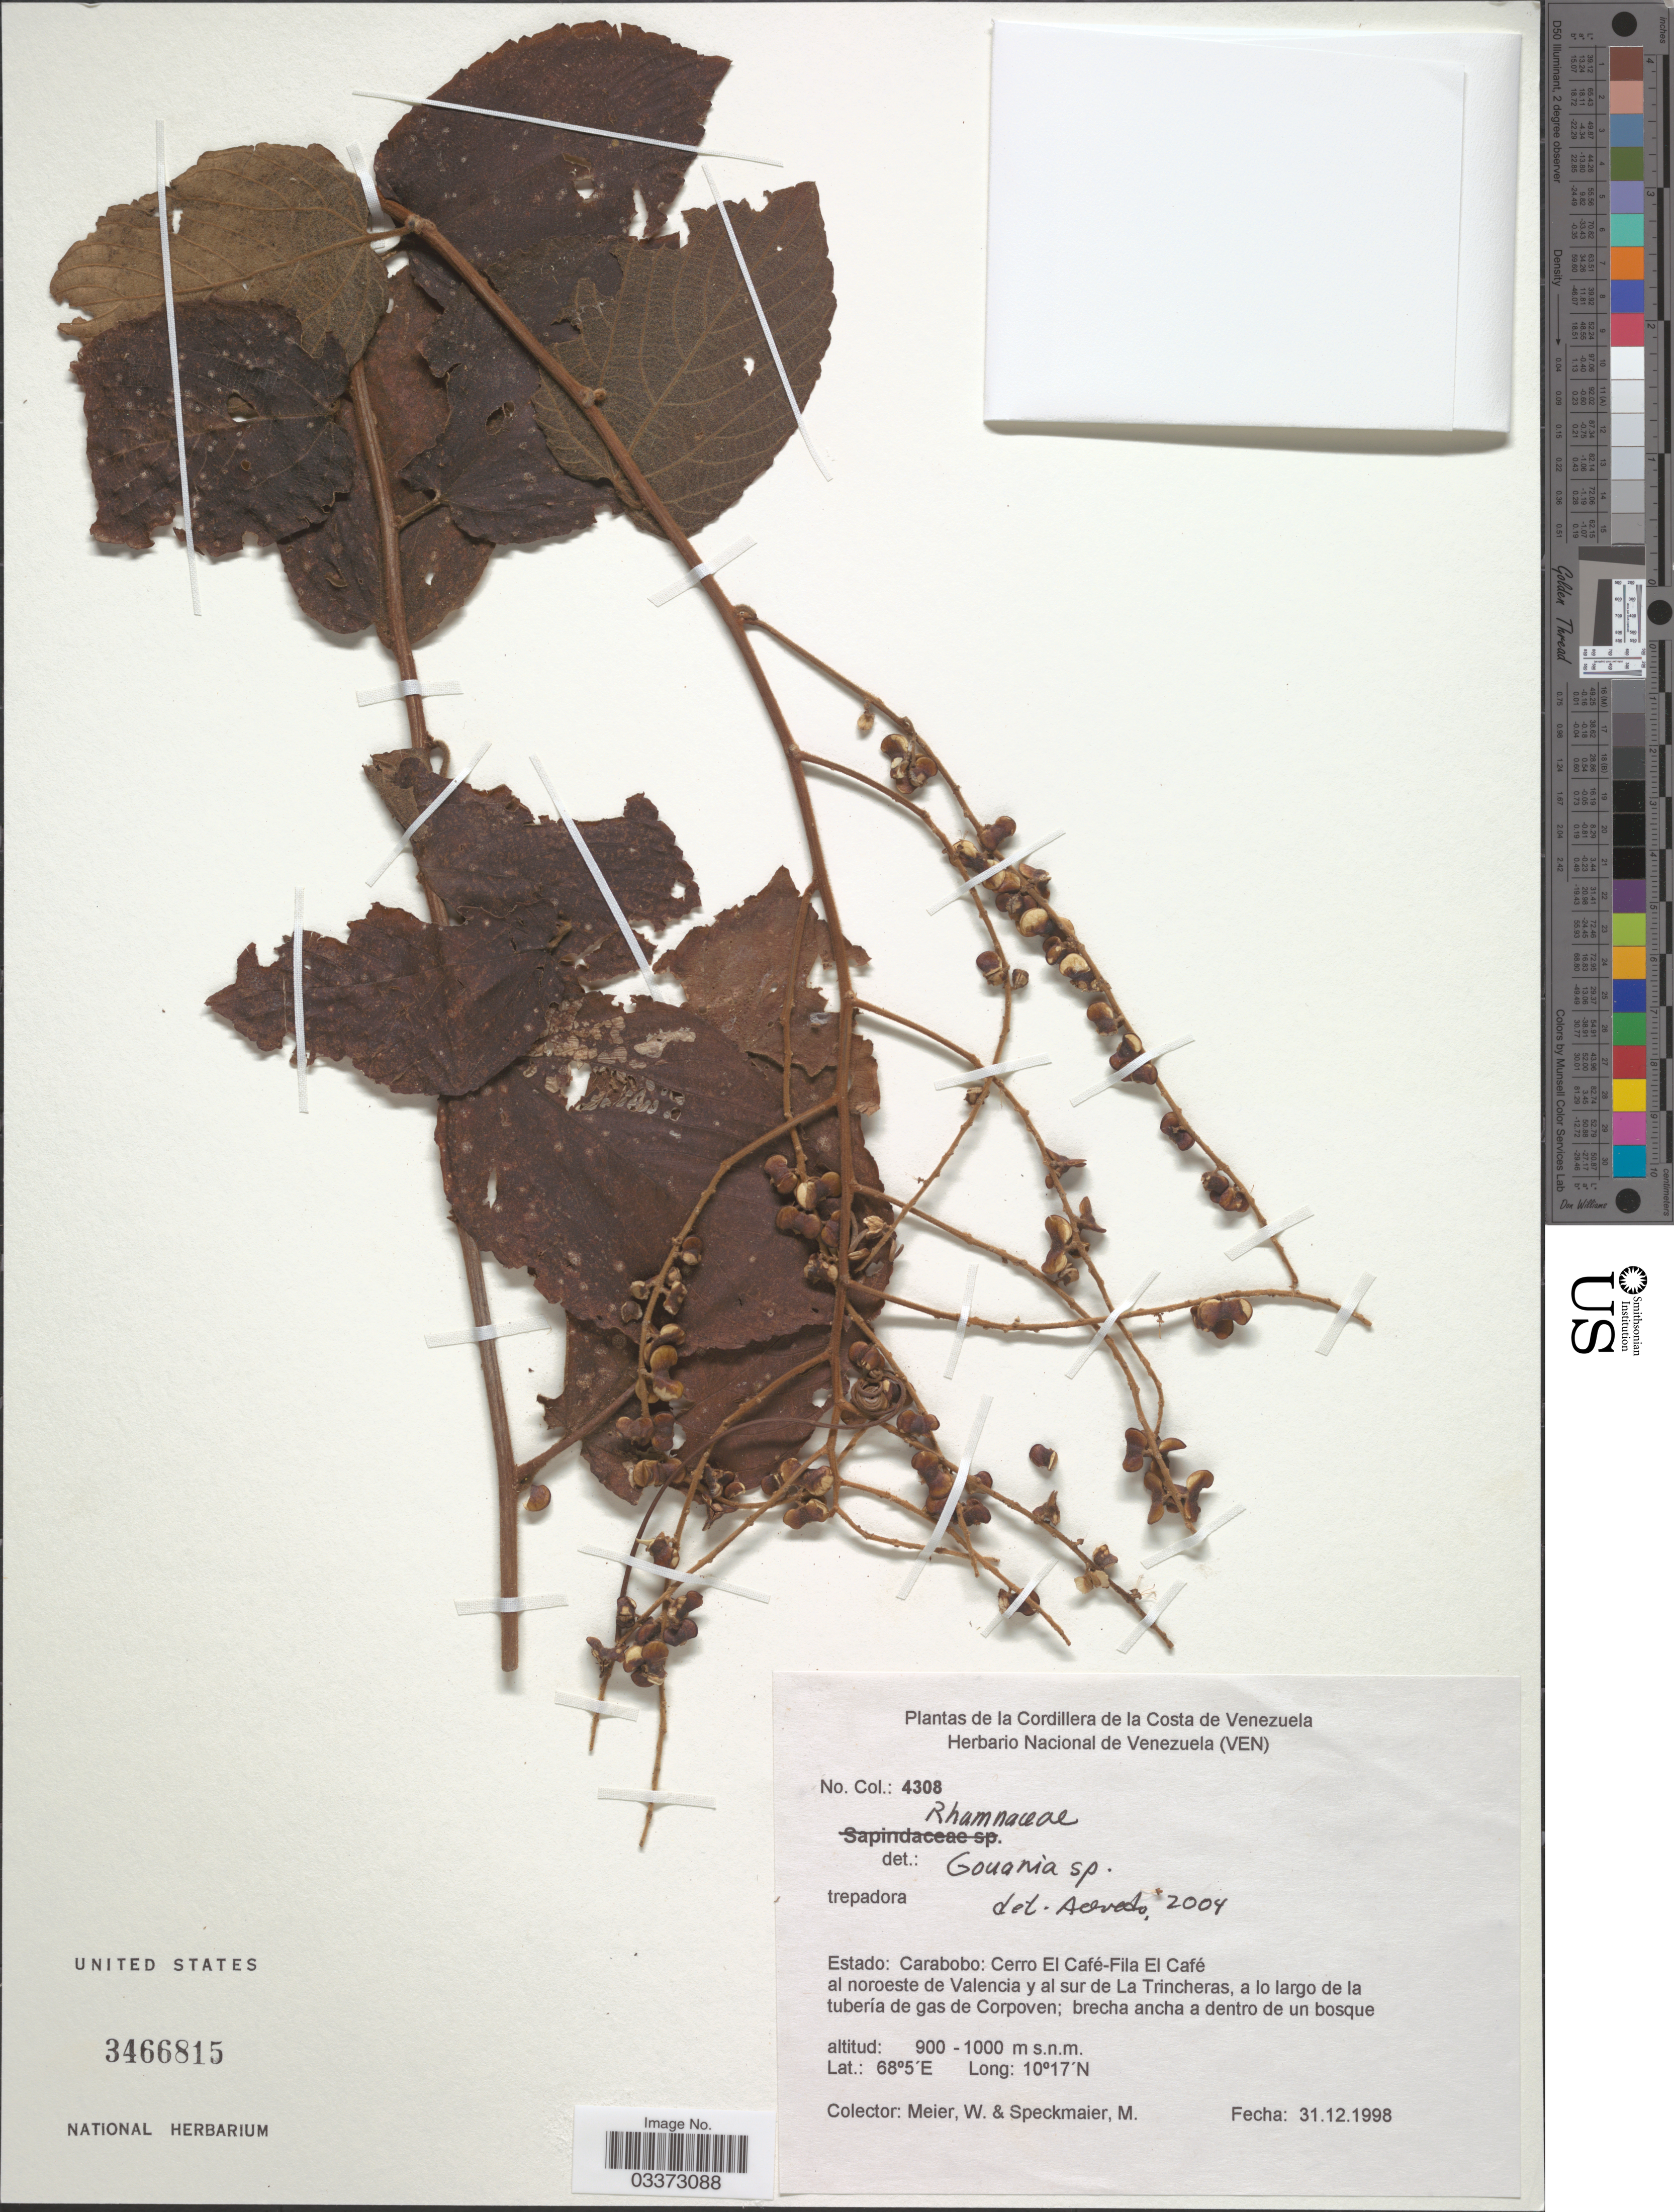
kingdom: Plantae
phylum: Tracheophyta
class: Magnoliopsida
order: Rosales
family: Rhamnaceae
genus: Gouania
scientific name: Gouania polygama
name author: (Jacq.) Urb.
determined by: Figueira, Mauricio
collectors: W. Meier & M. Speckmaier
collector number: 4308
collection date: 1998-12-31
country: Venezuela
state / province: Carabobo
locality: Cordillera de la Costa de Venezuela. Cerro El Café-Fila El Café al noroeste de Valencia y al sur de la Trincheras, a lo largo de la tubería de gas de Corpoven.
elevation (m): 900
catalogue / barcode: US 3466815